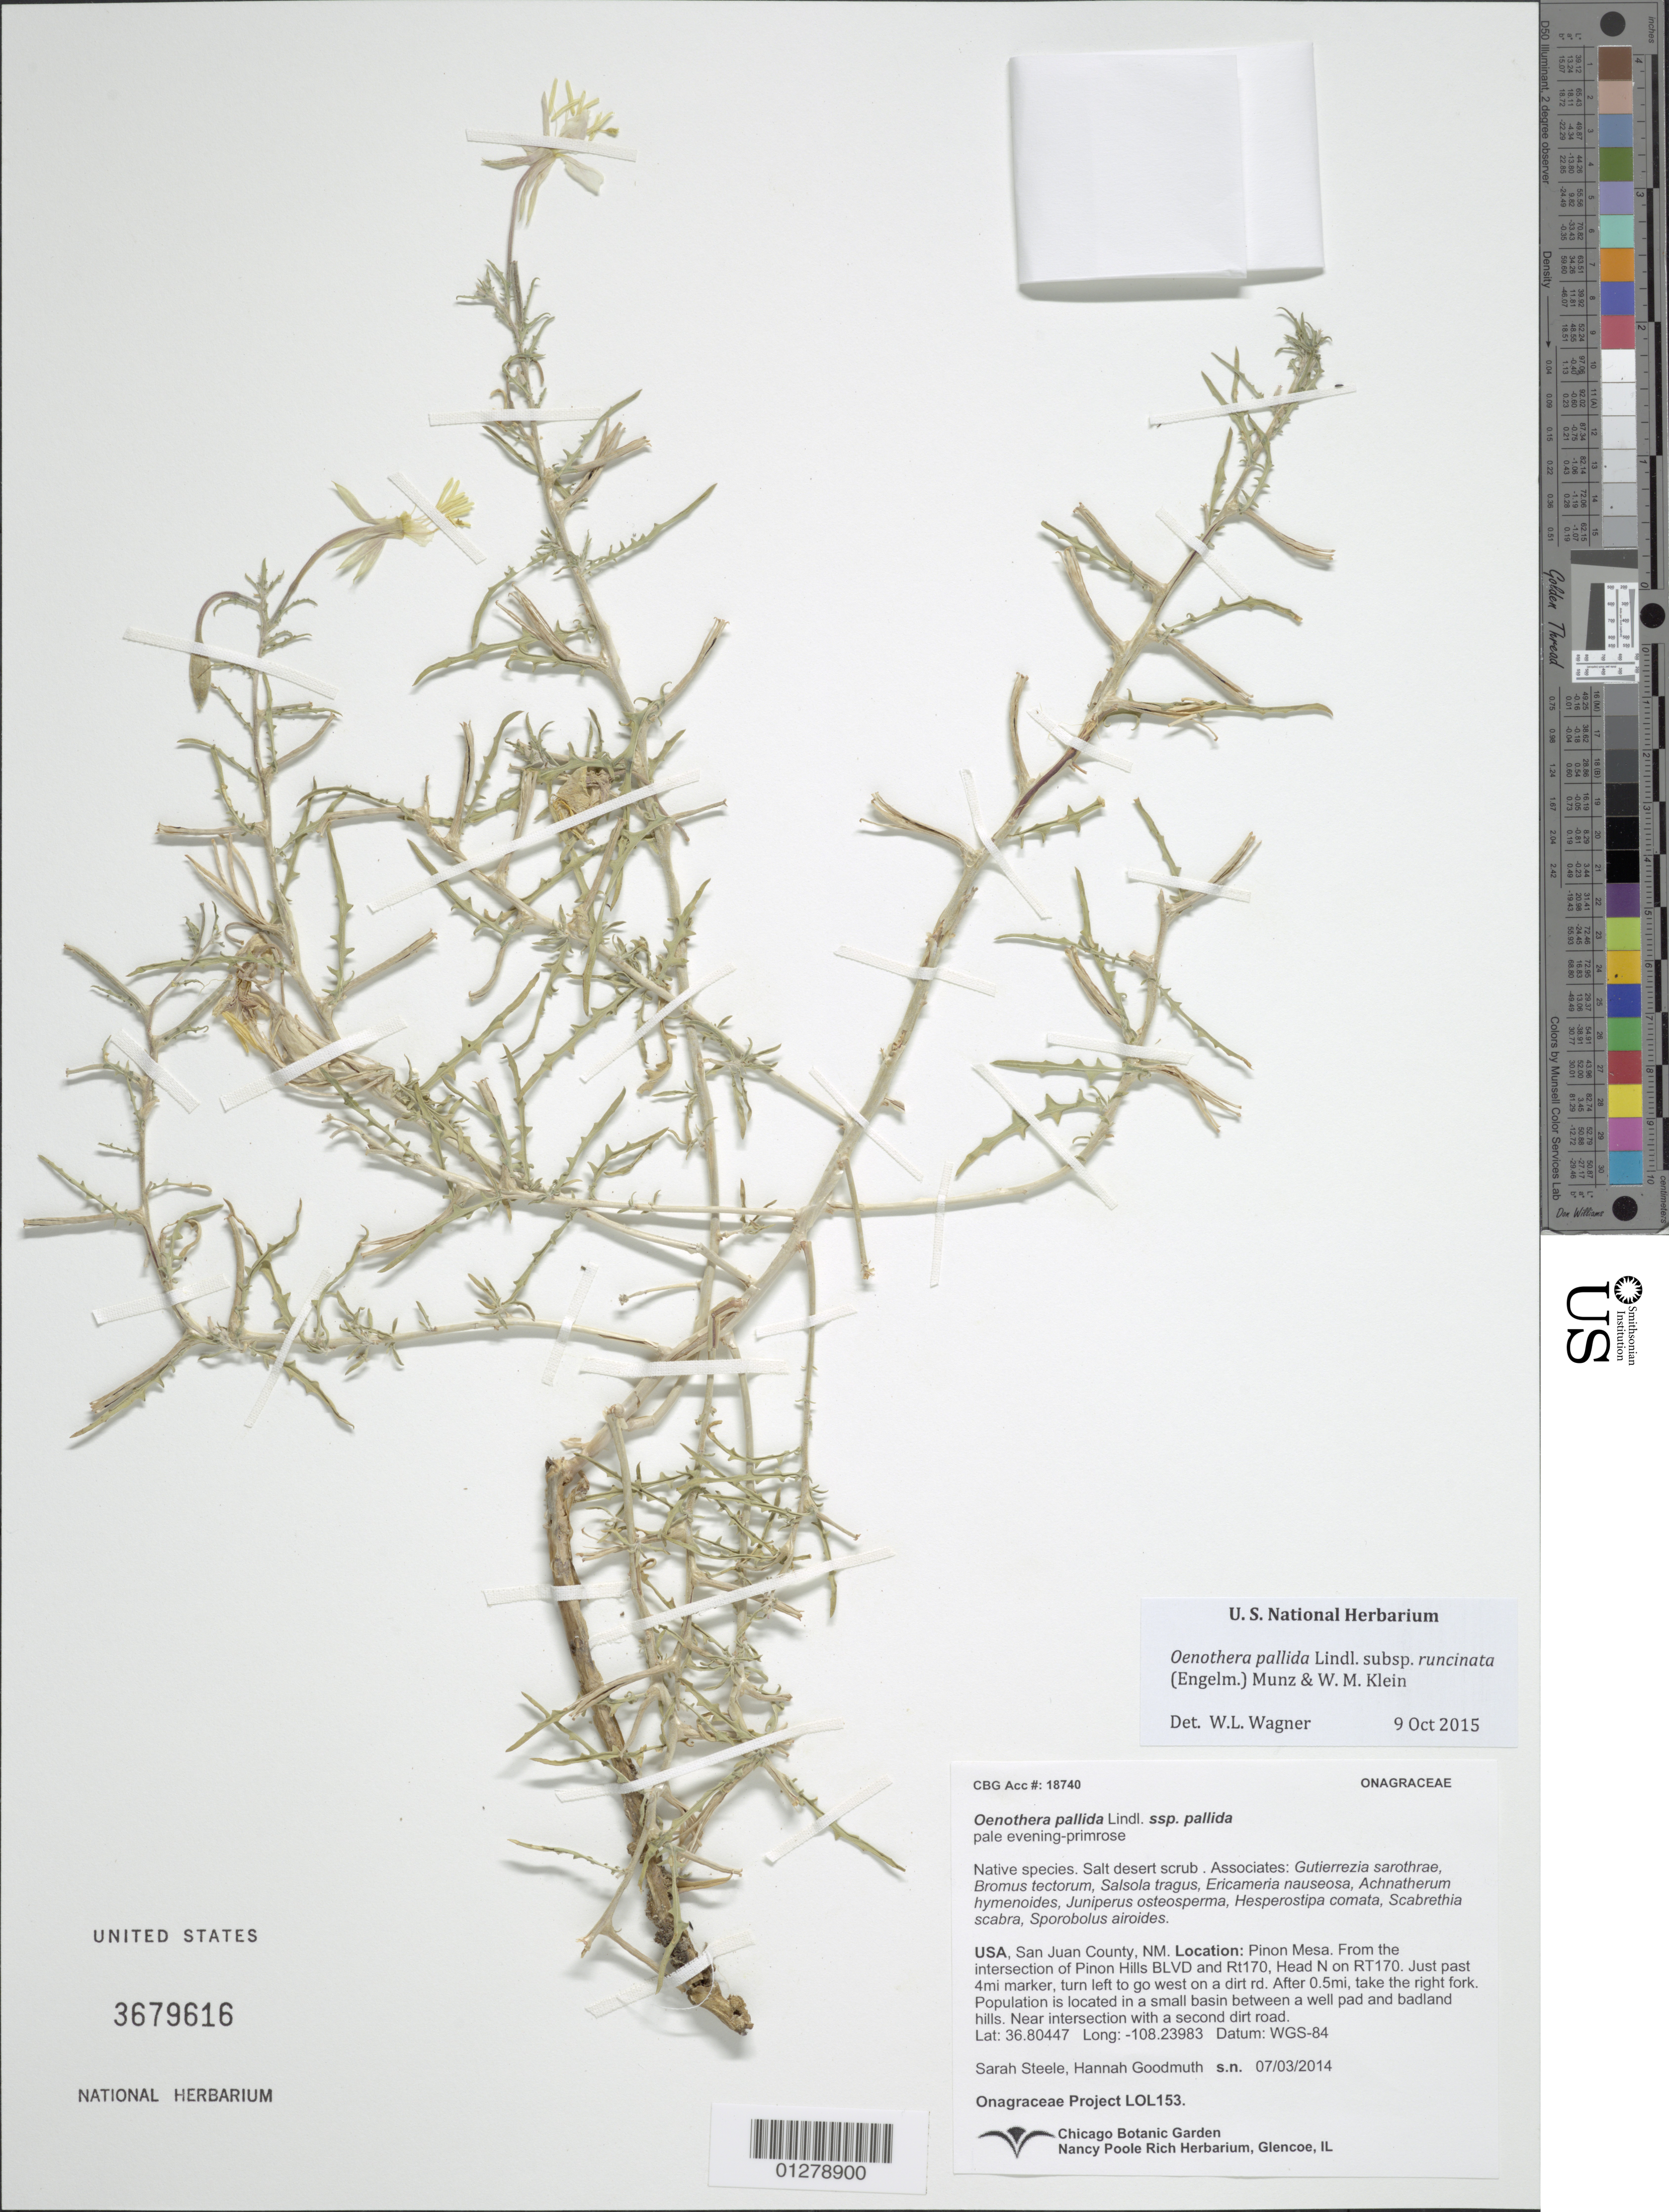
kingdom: Plantae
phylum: Tracheophyta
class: Magnoliopsida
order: Myrtales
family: Onagraceae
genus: Oenothera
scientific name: Oenothera pallida subsp. runcinata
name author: (Engelm.) Munz & W.M. Klein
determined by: Wagner, W. L., (BOT), Smithsonian Institution - National Museum of Natural History (UNITED STATES)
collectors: Onagraceae Project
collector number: LOL 153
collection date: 2014-07-03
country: United States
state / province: New Mexico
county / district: San Juan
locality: From intersection of Pinon Hills Blvd and Rt170, N on RT170, just past 4mi marker, turn left to go W on a dirt rd. After 0.5mi, take the right fork. Located in a small basin between a well pad and badland hills. Near intersection with a second dirt rd.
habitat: Salt desert scrub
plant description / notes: CHIC, US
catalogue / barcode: US 3679616